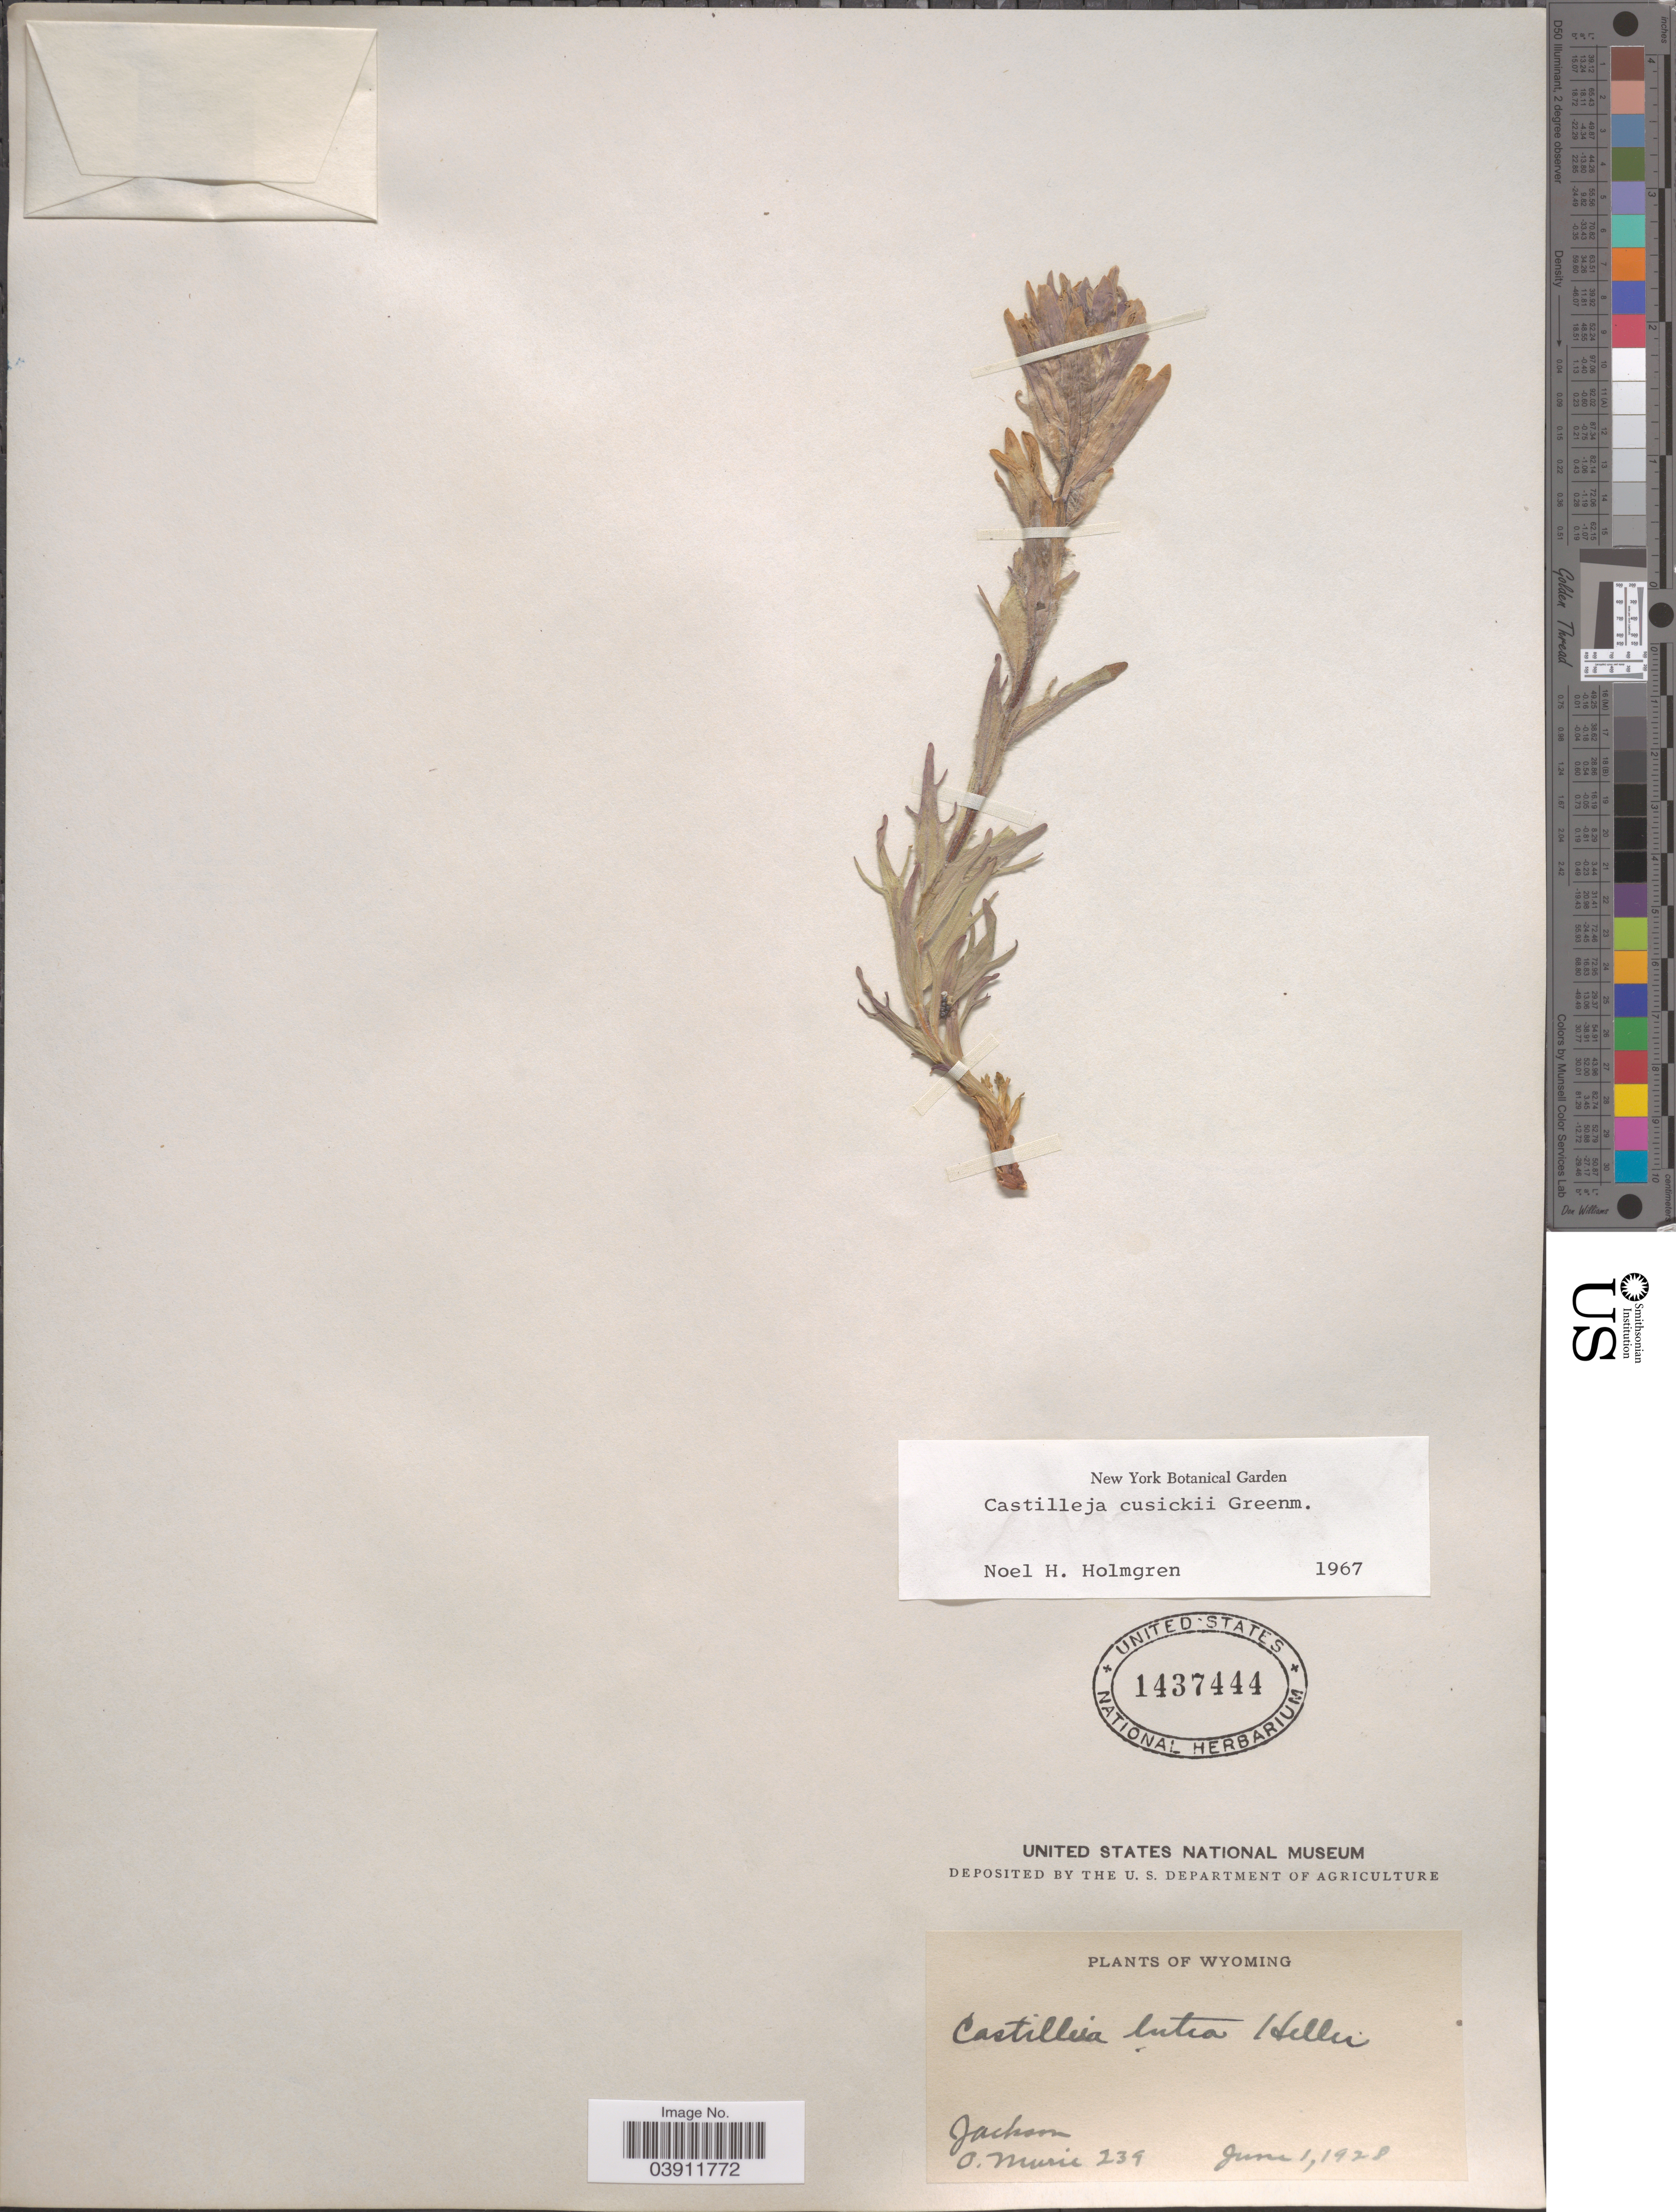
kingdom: Plantae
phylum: Tracheophyta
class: Magnoliopsida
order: Lamiales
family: Orobanchaceae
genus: Castilleja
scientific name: Castilleja cusickii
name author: Greenm.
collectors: O. Murie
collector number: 239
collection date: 1928-06-01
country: United States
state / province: Wyoming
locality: Jackson.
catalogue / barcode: US 1437444